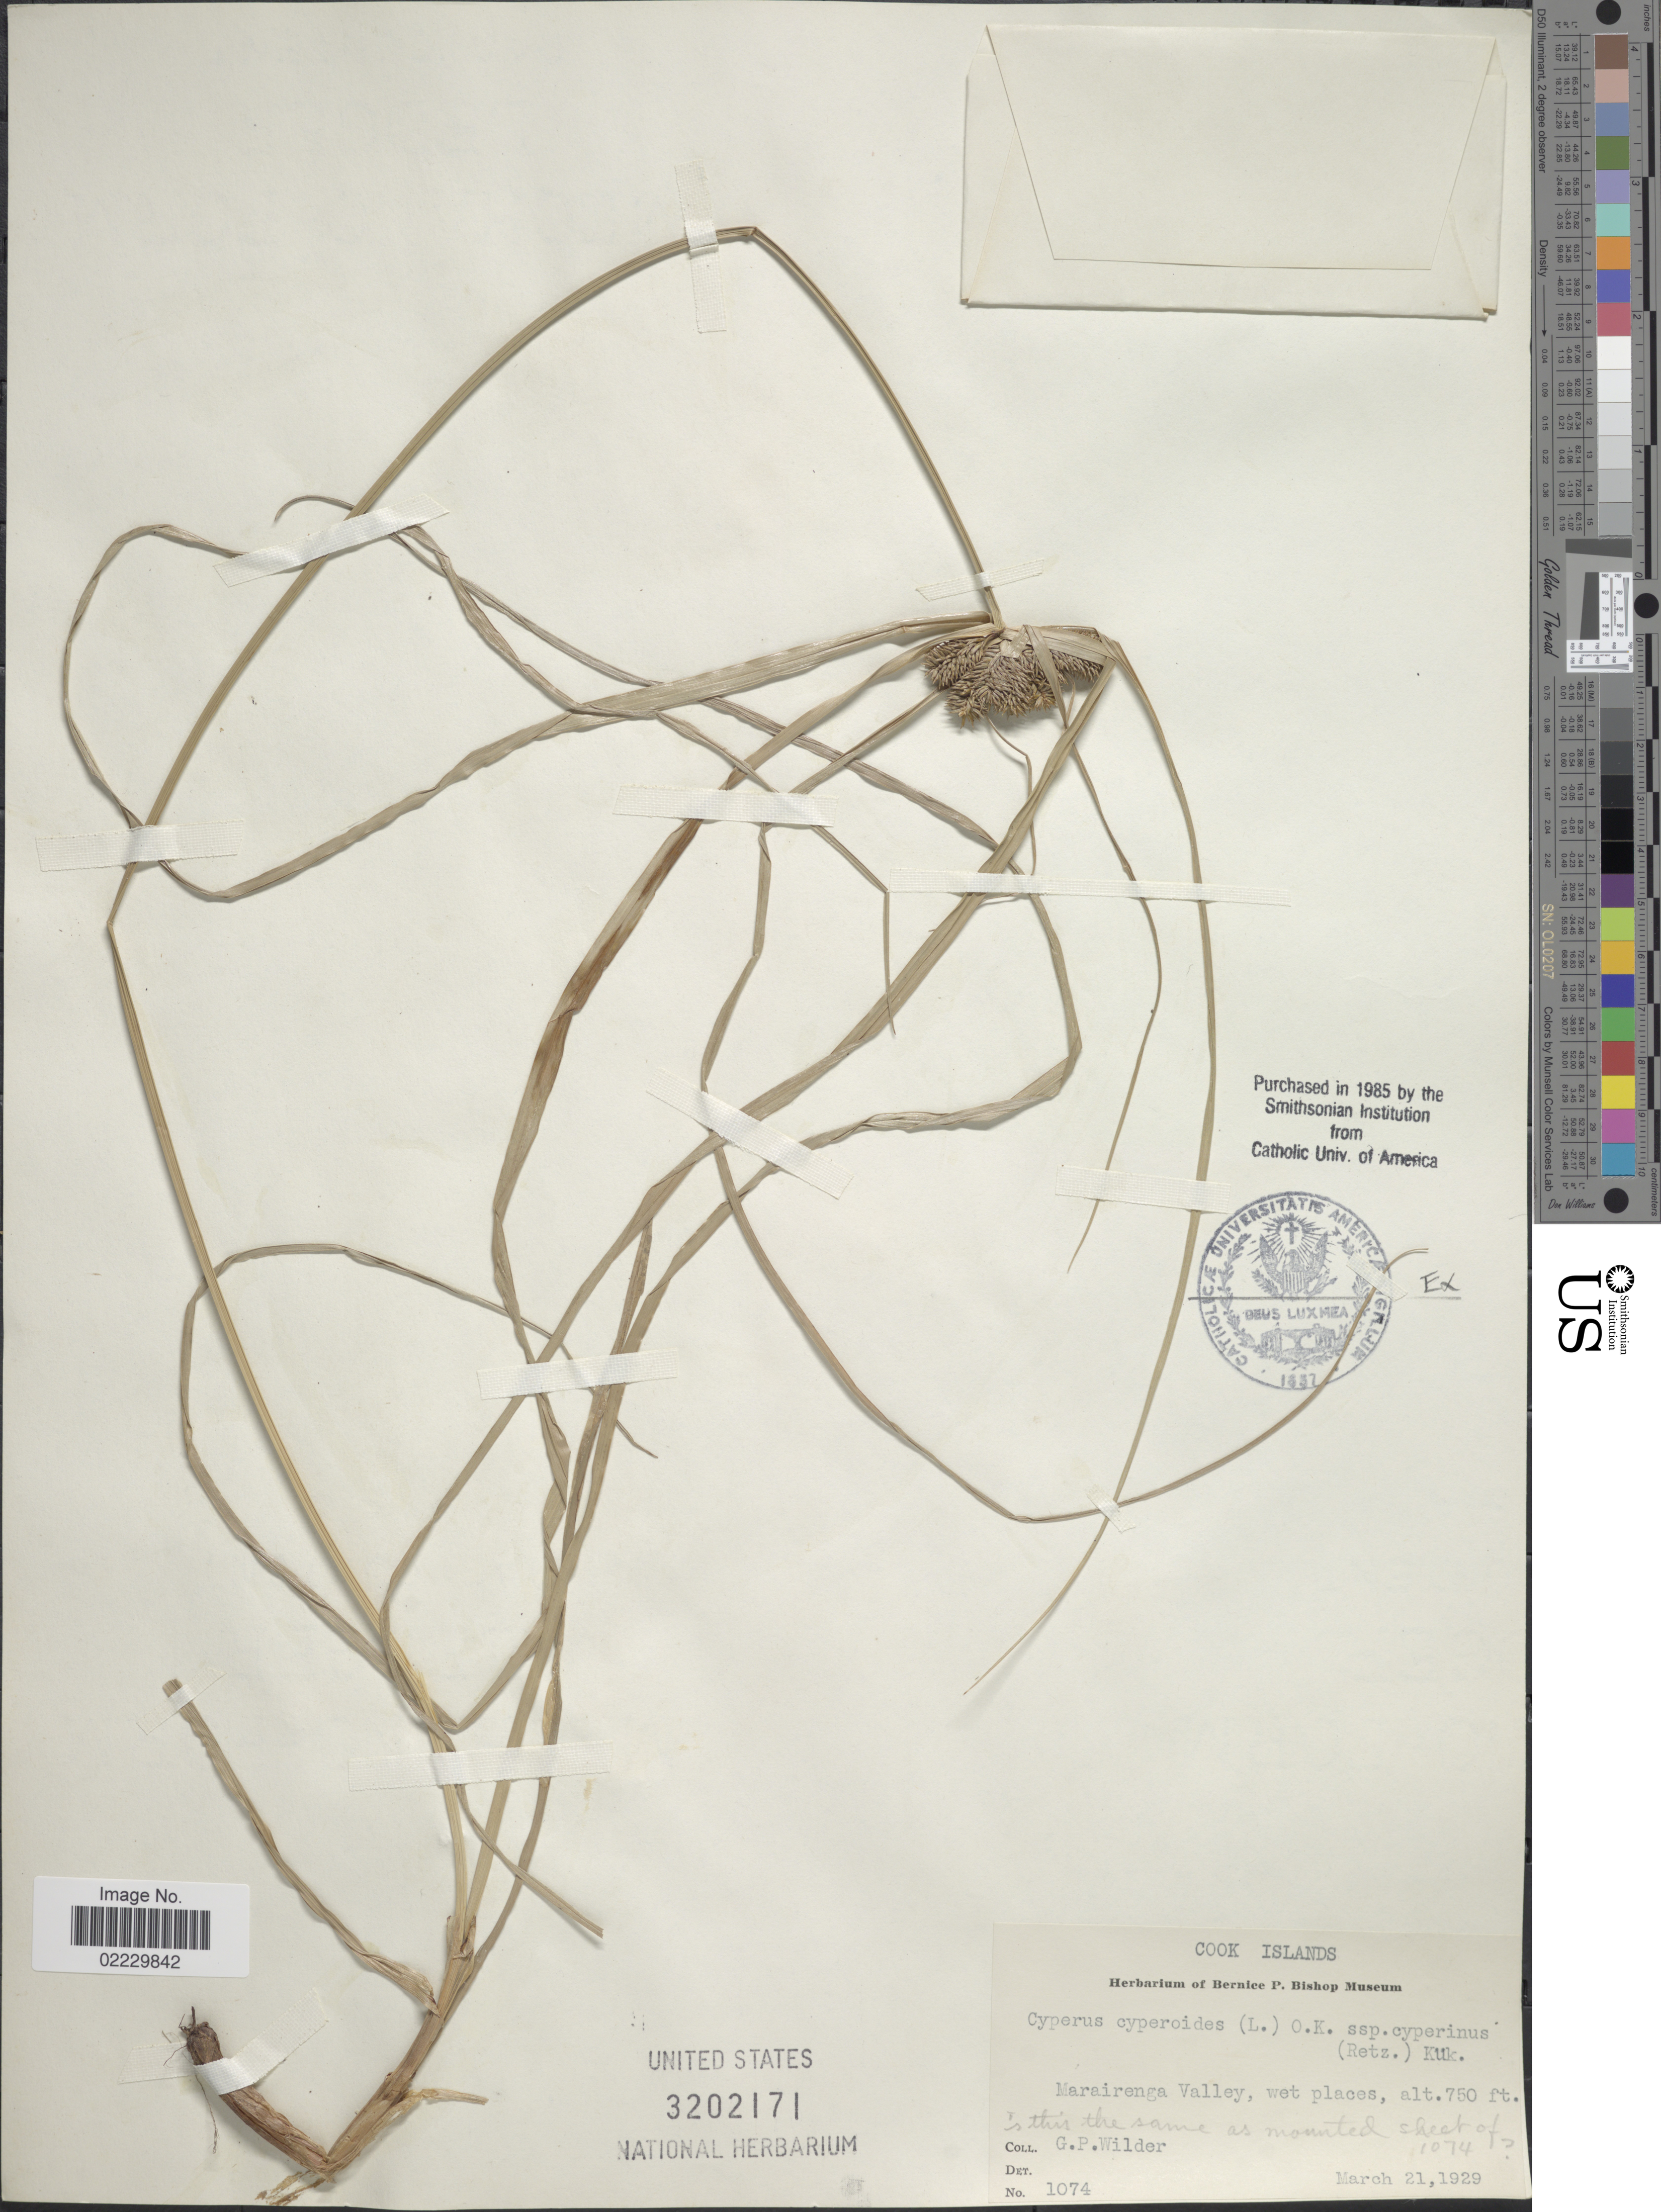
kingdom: Plantae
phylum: Tracheophyta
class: Liliopsida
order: Poales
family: Cyperaceae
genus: Cyperus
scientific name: Cyperus cyperoides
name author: (L.) Kuntze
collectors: G. Wilder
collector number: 1074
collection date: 1929-03-21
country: Cook Islands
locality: Marairenga Valley, wet places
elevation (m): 229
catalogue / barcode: US 3202171